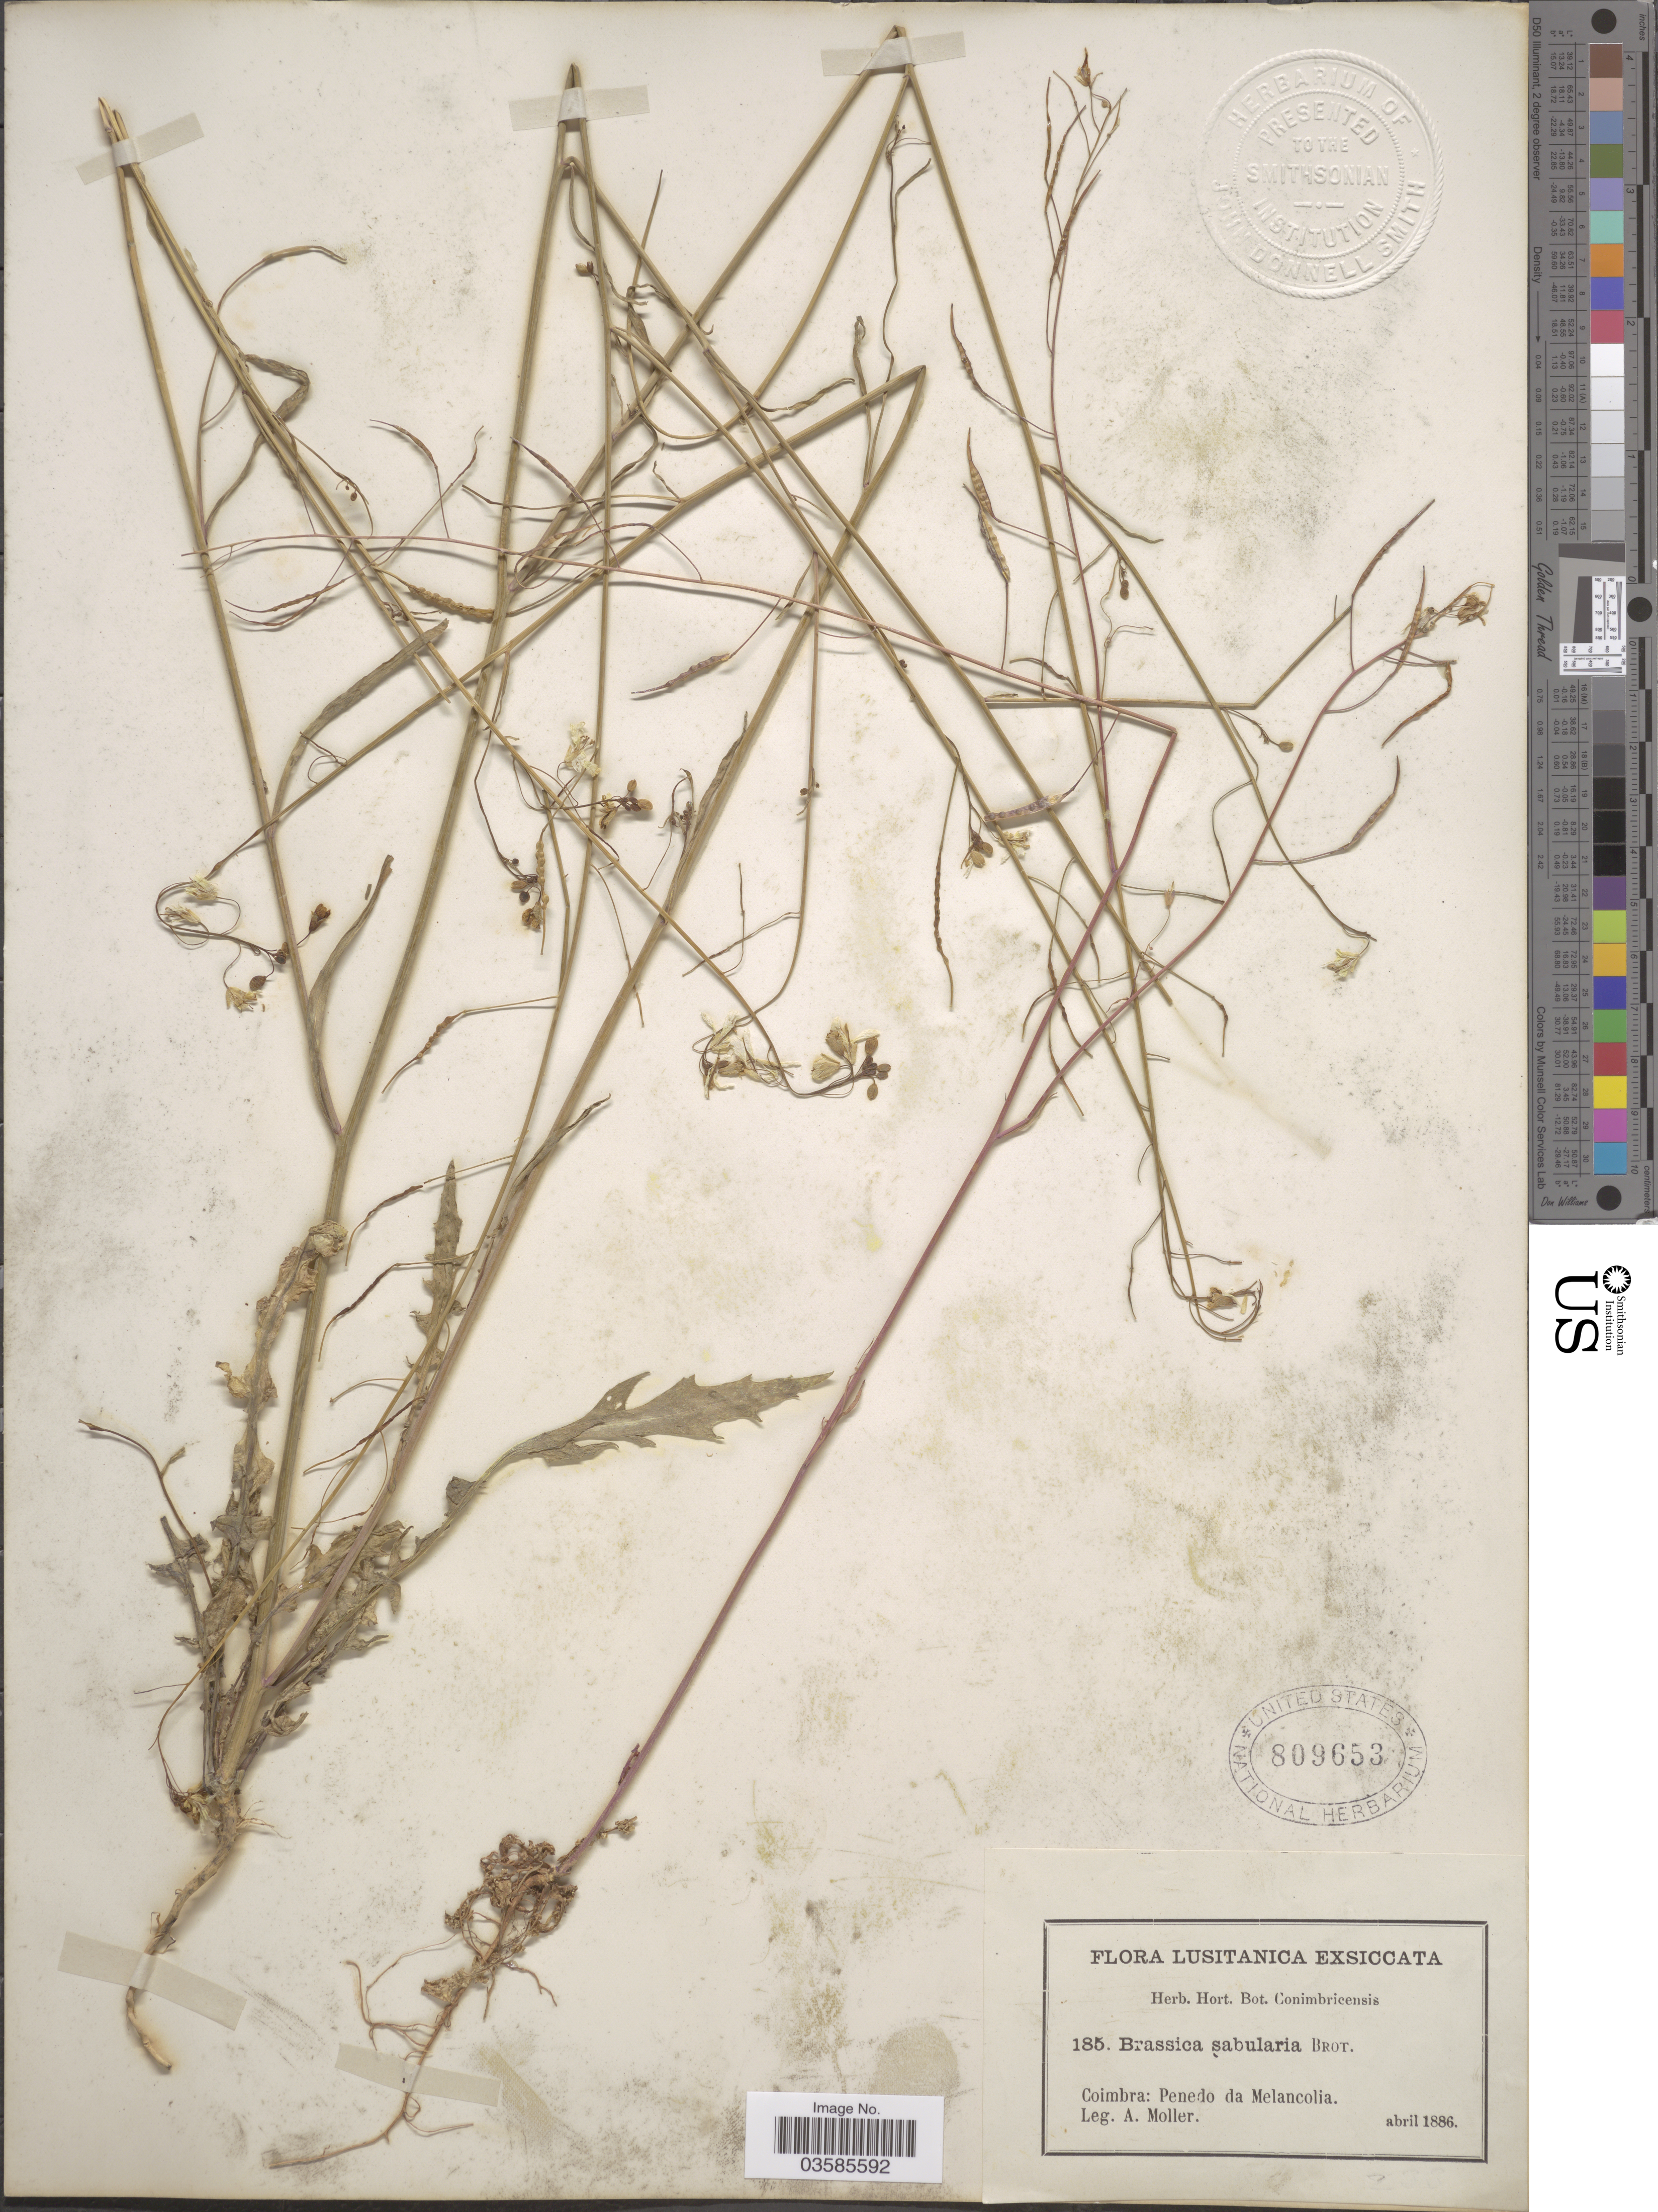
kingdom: Plantae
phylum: Tracheophyta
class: Magnoliopsida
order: Brassicales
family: Brassicaceae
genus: Brassica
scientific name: Brassica sabularia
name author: Willk.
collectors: A. Moller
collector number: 185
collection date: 1886-04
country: Portugal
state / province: Coimbra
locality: Lusitanica; Penedo da Melancolia.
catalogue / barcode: US 809653